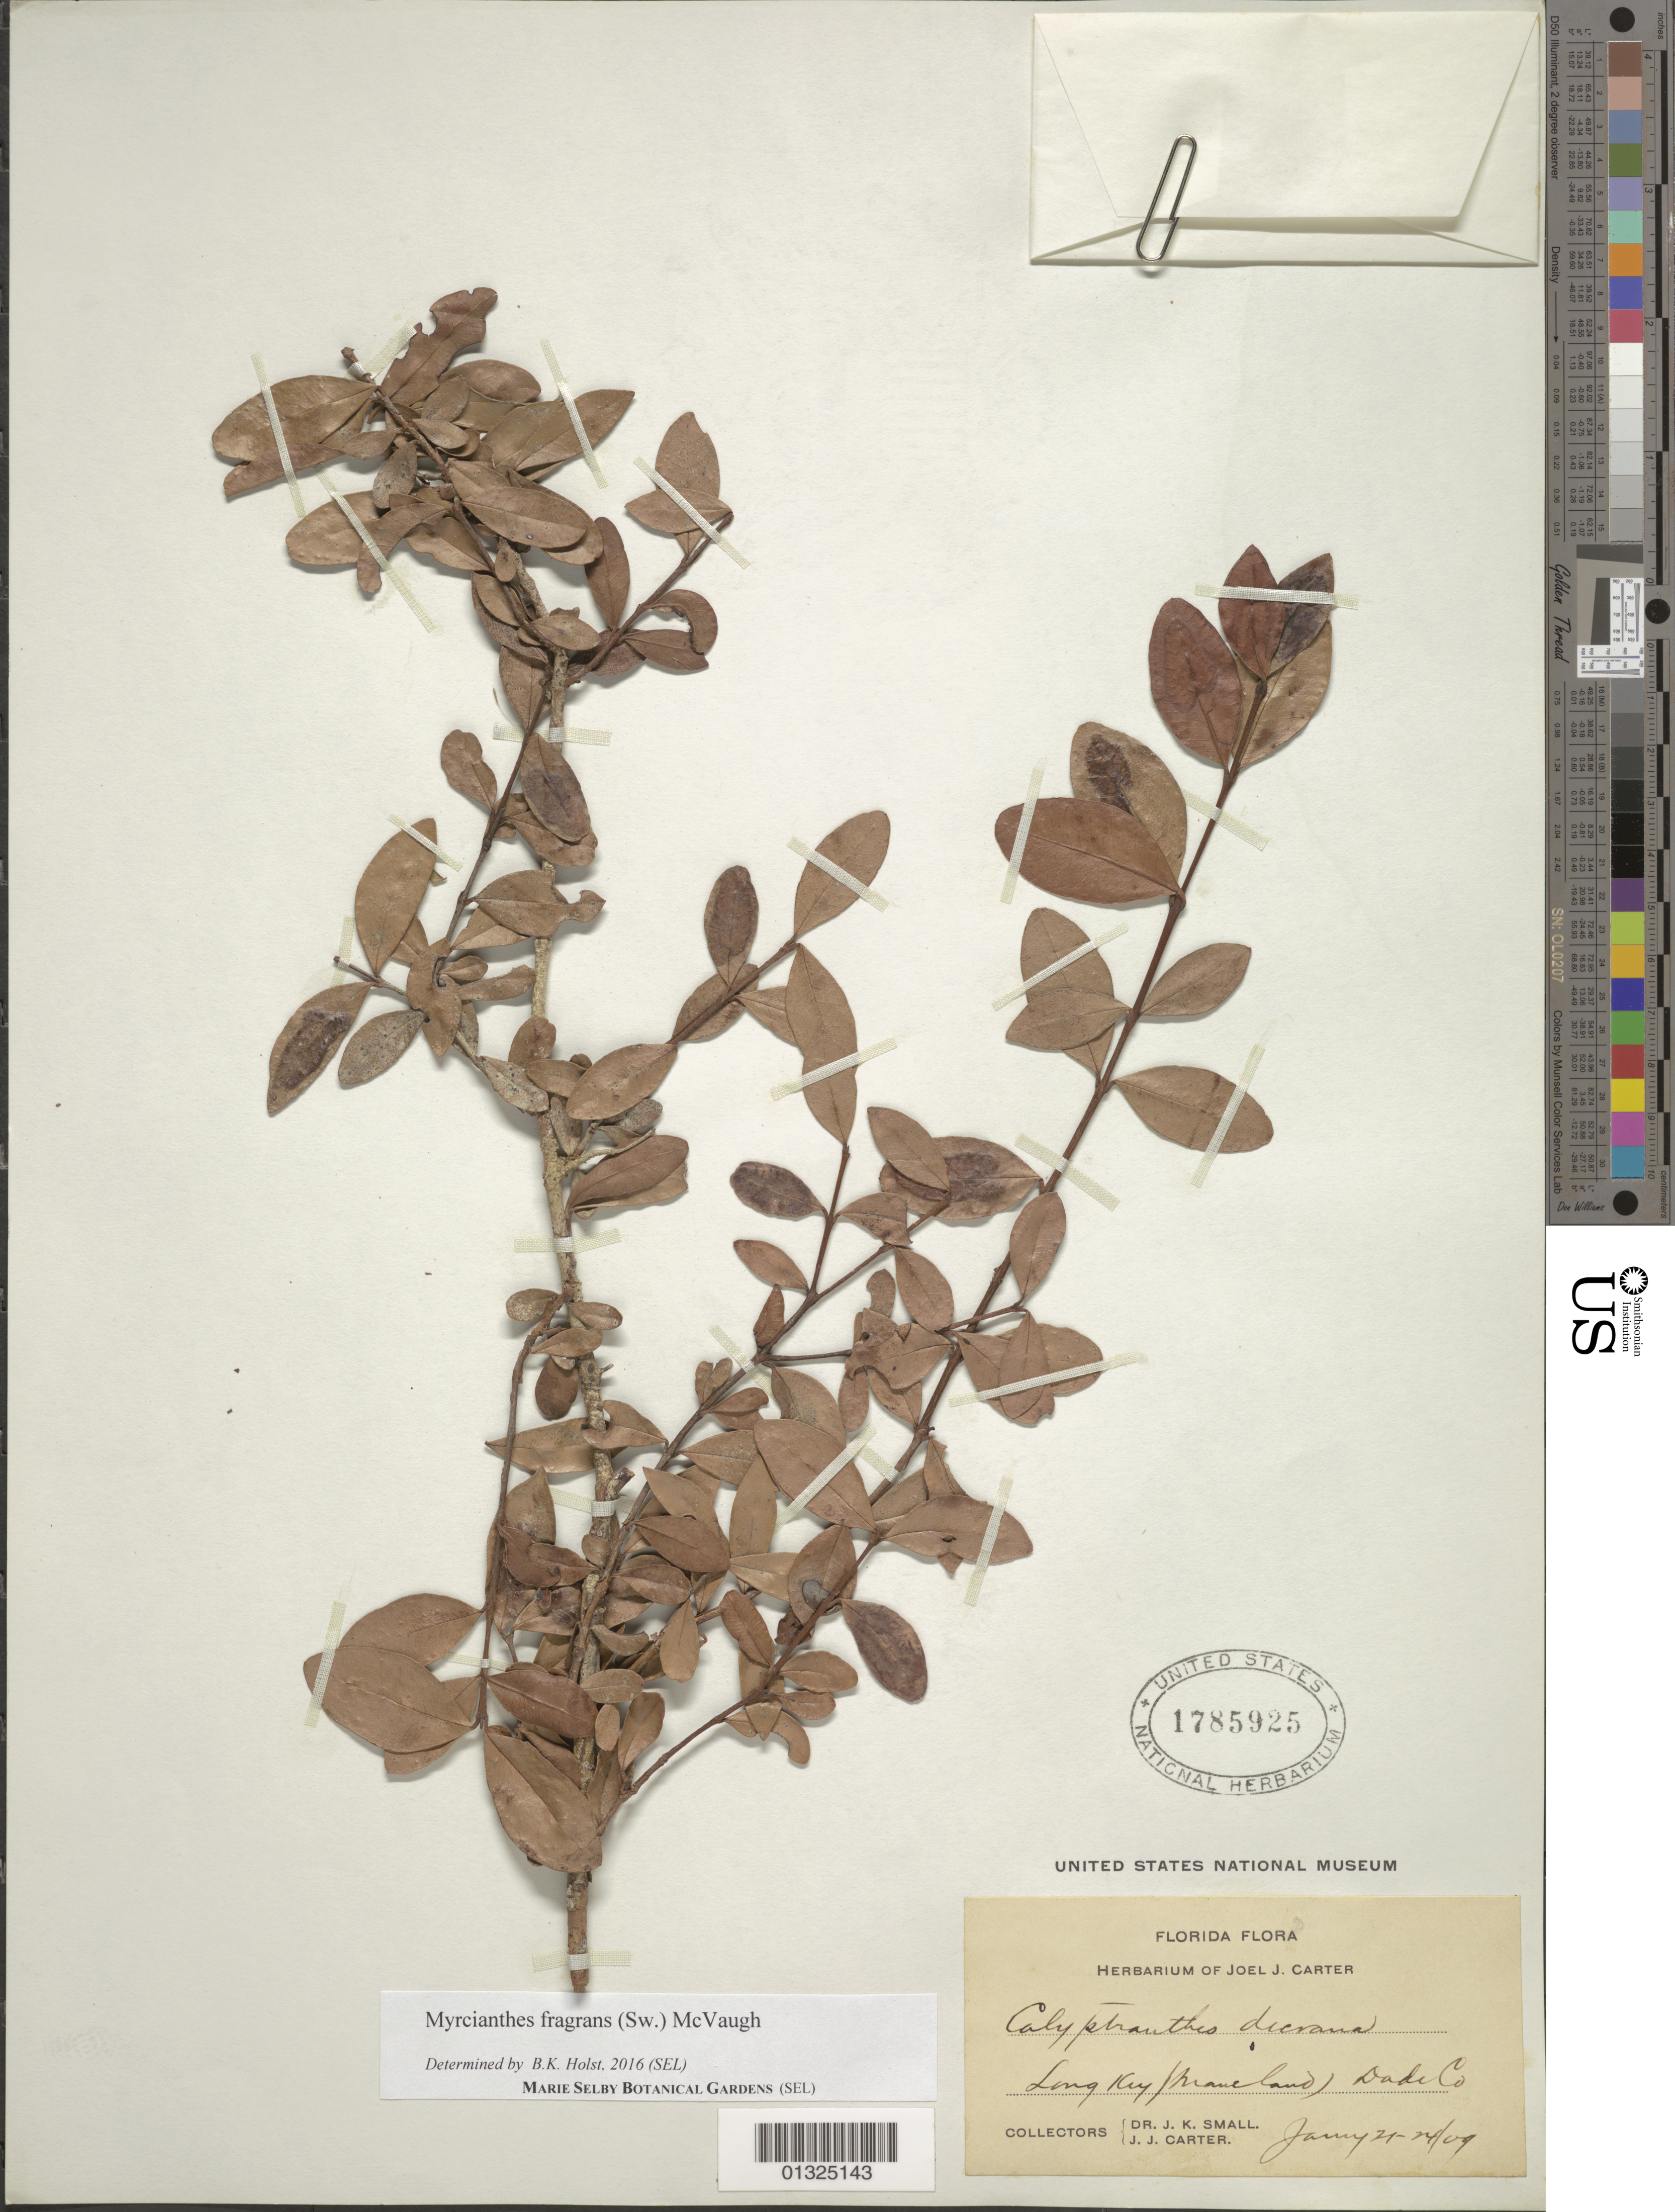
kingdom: Plantae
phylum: Tracheophyta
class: Magnoliopsida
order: Myrtales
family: Myrtaceae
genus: Myrcianthes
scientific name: Myrcianthes fragrans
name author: (Sw.) McVaugh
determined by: Holst, Bruce K.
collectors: J. K. Small & J. J. Carter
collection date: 1909-01-21/1909-01-24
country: United States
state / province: Florida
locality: Long Key / ??land, Dade Co.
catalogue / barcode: US 1785925